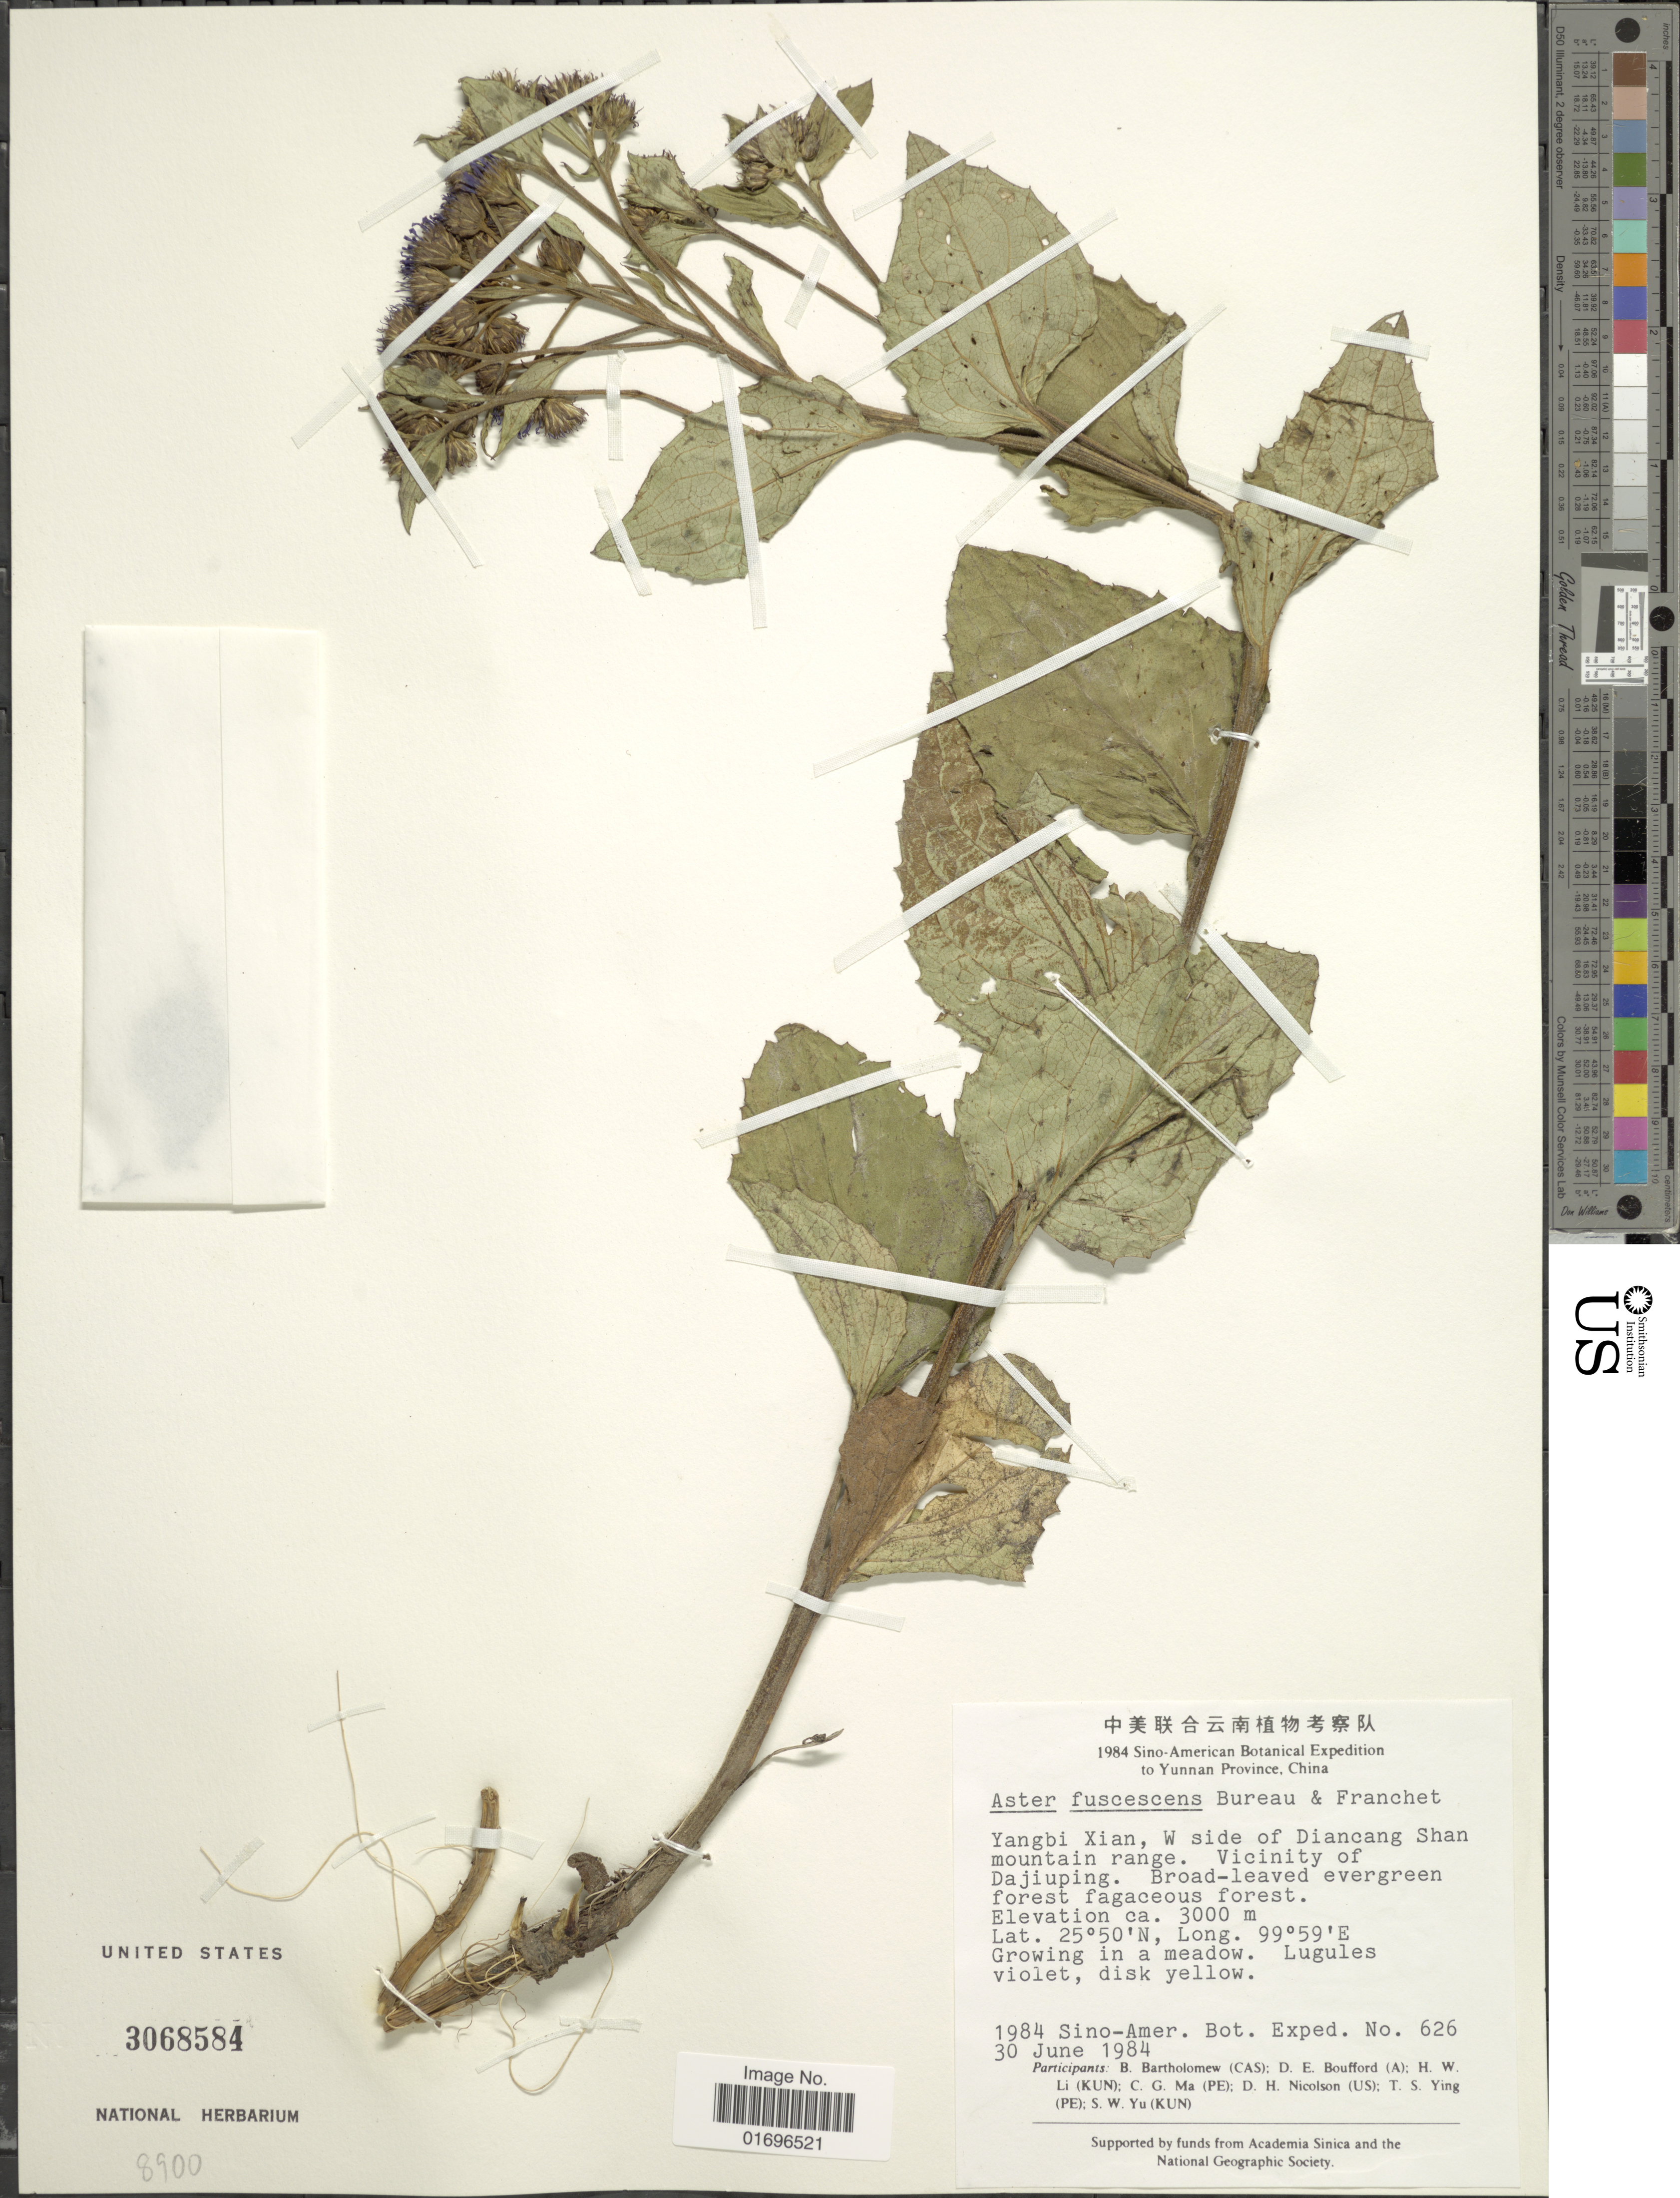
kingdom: Plantae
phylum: Tracheophyta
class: Magnoliopsida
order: Asterales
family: Asteraceae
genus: Aster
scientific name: Aster fuscescens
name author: Bureau & Franch.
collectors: Sino-Amer. Bot. Exped. 1984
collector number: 626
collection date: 1984-06-30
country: China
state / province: Yunnan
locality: Yunnan Province, China. Yangbi Xian, W side of Diancang Shan mountain range. Vicinity of Dajiuping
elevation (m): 3000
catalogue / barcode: US 3068584